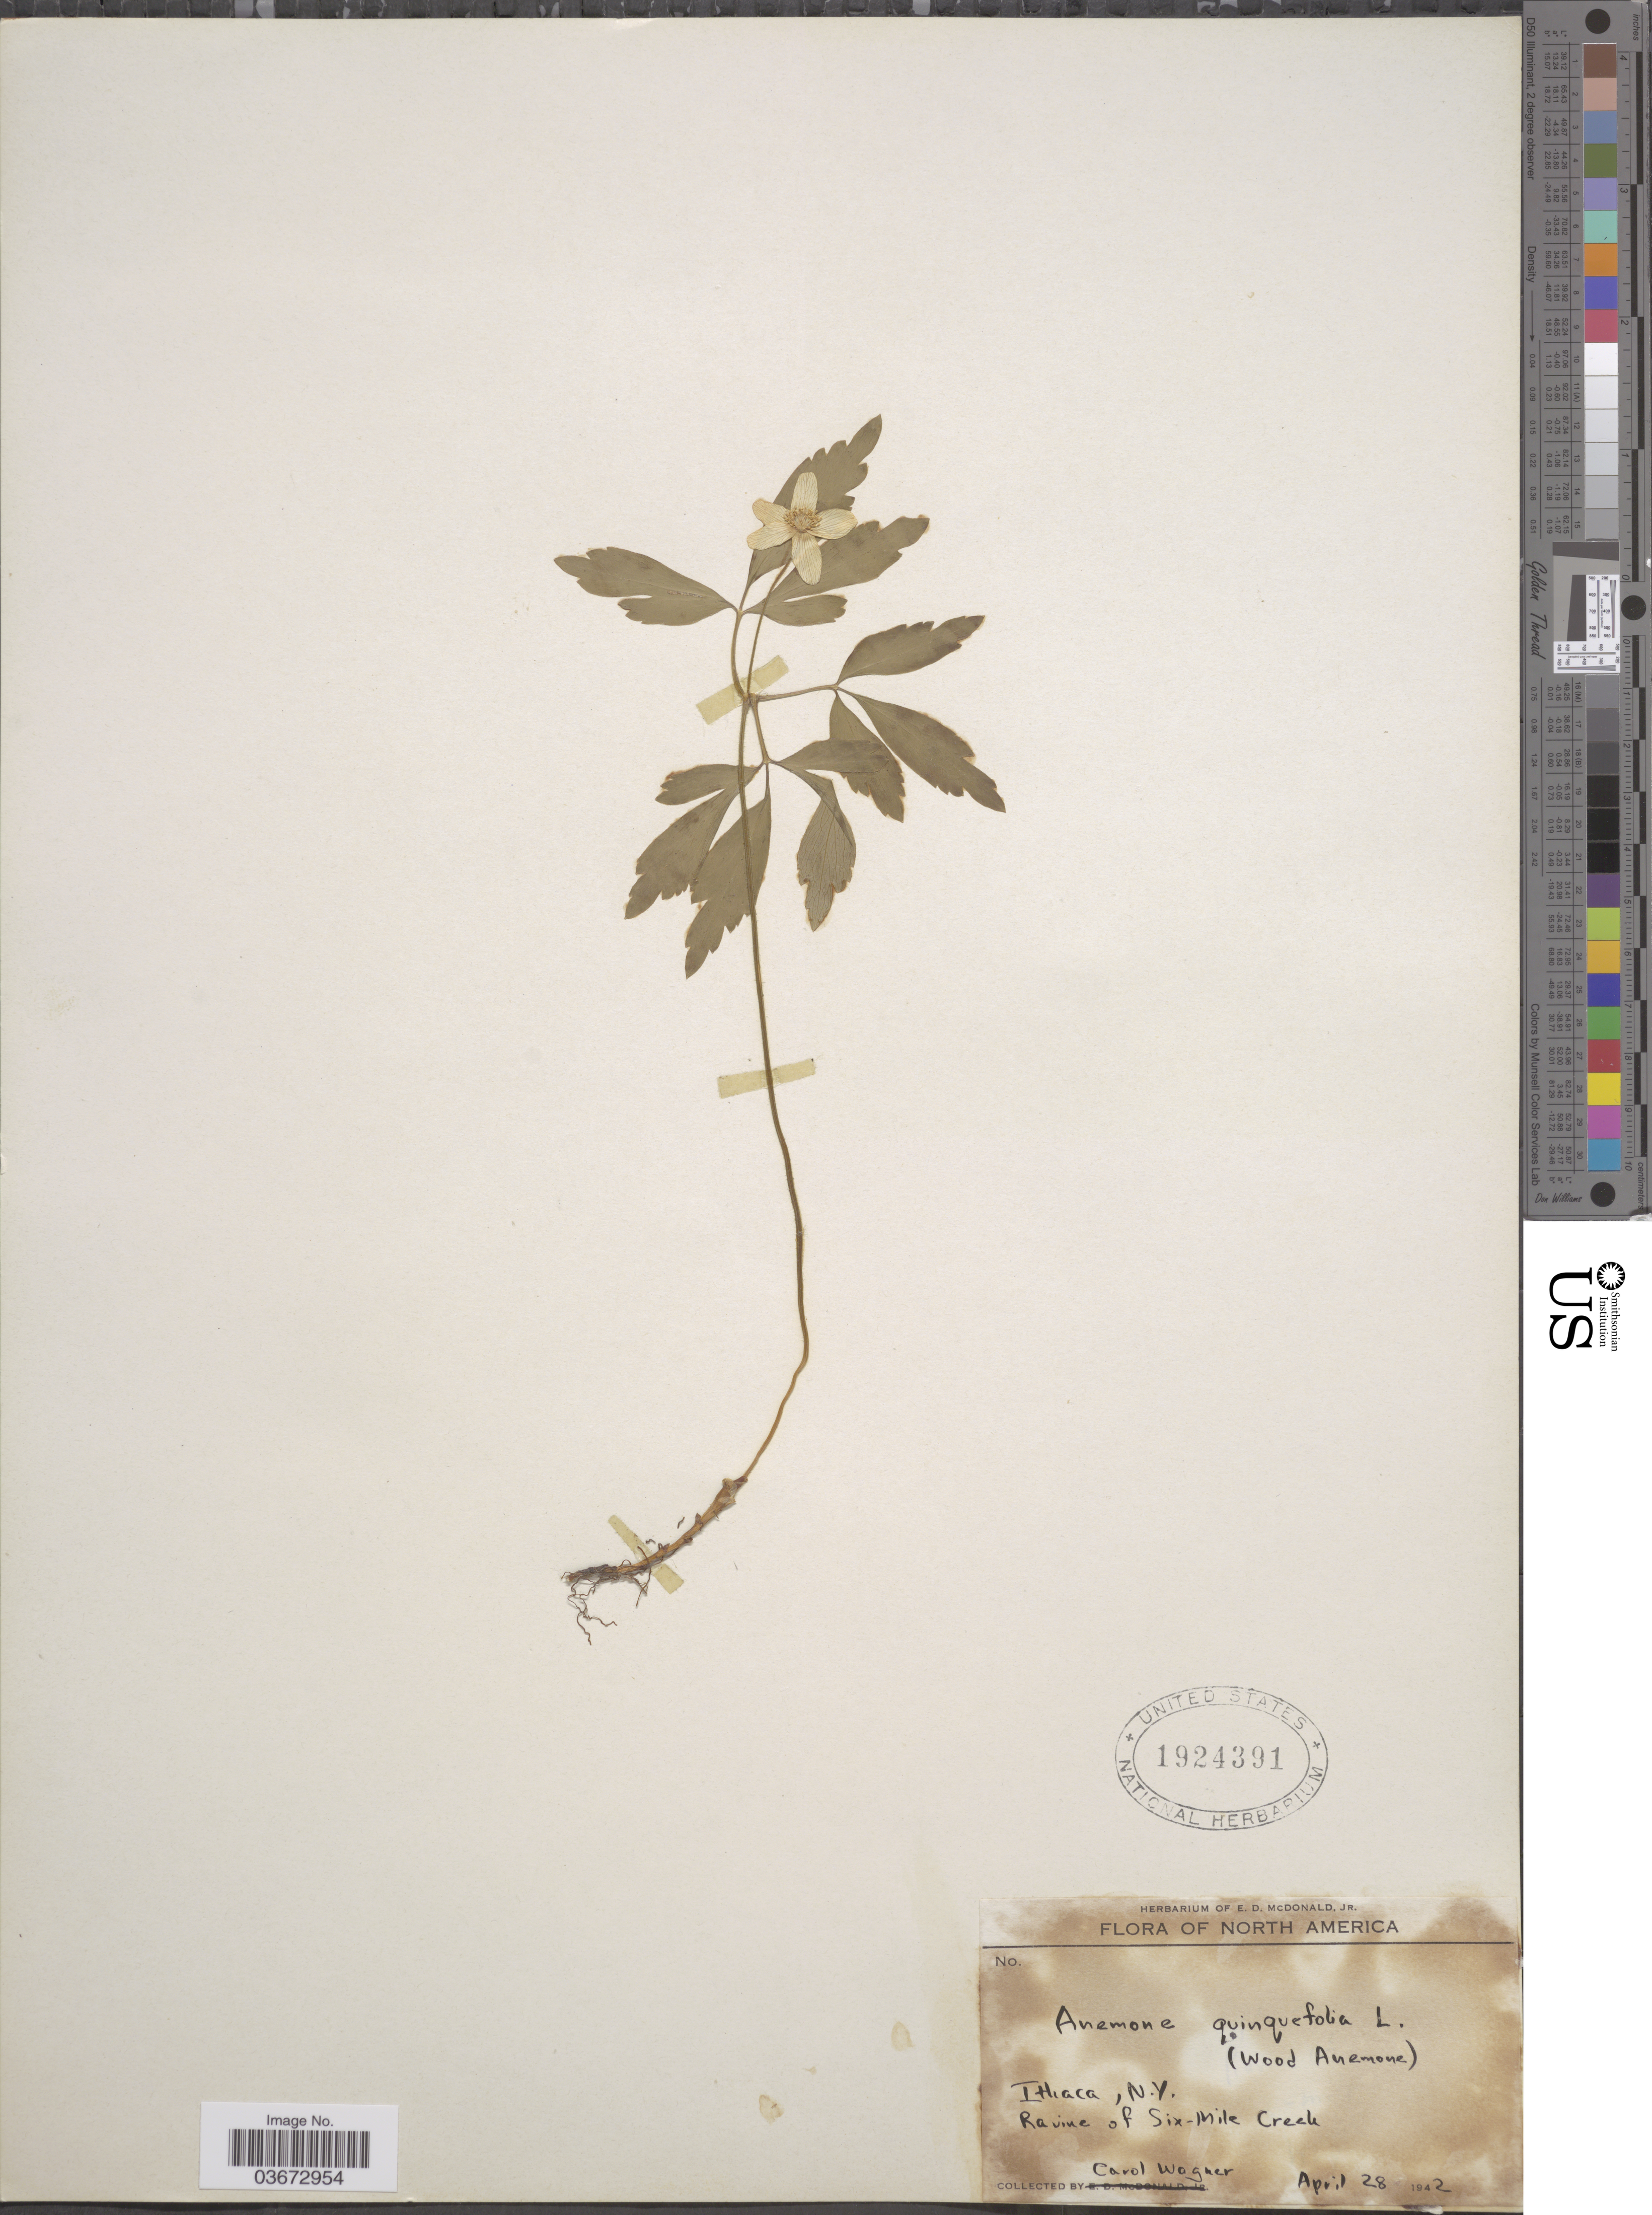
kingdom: Plantae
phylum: Tracheophyta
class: Magnoliopsida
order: Ranunculales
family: Ranunculaceae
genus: Anemone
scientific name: Anemone quinquefolia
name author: L.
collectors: C. Wagner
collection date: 1942-04-28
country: United States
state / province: New York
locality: Ithaca. Ravine of Six-Mile Creek.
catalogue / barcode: US 1924391